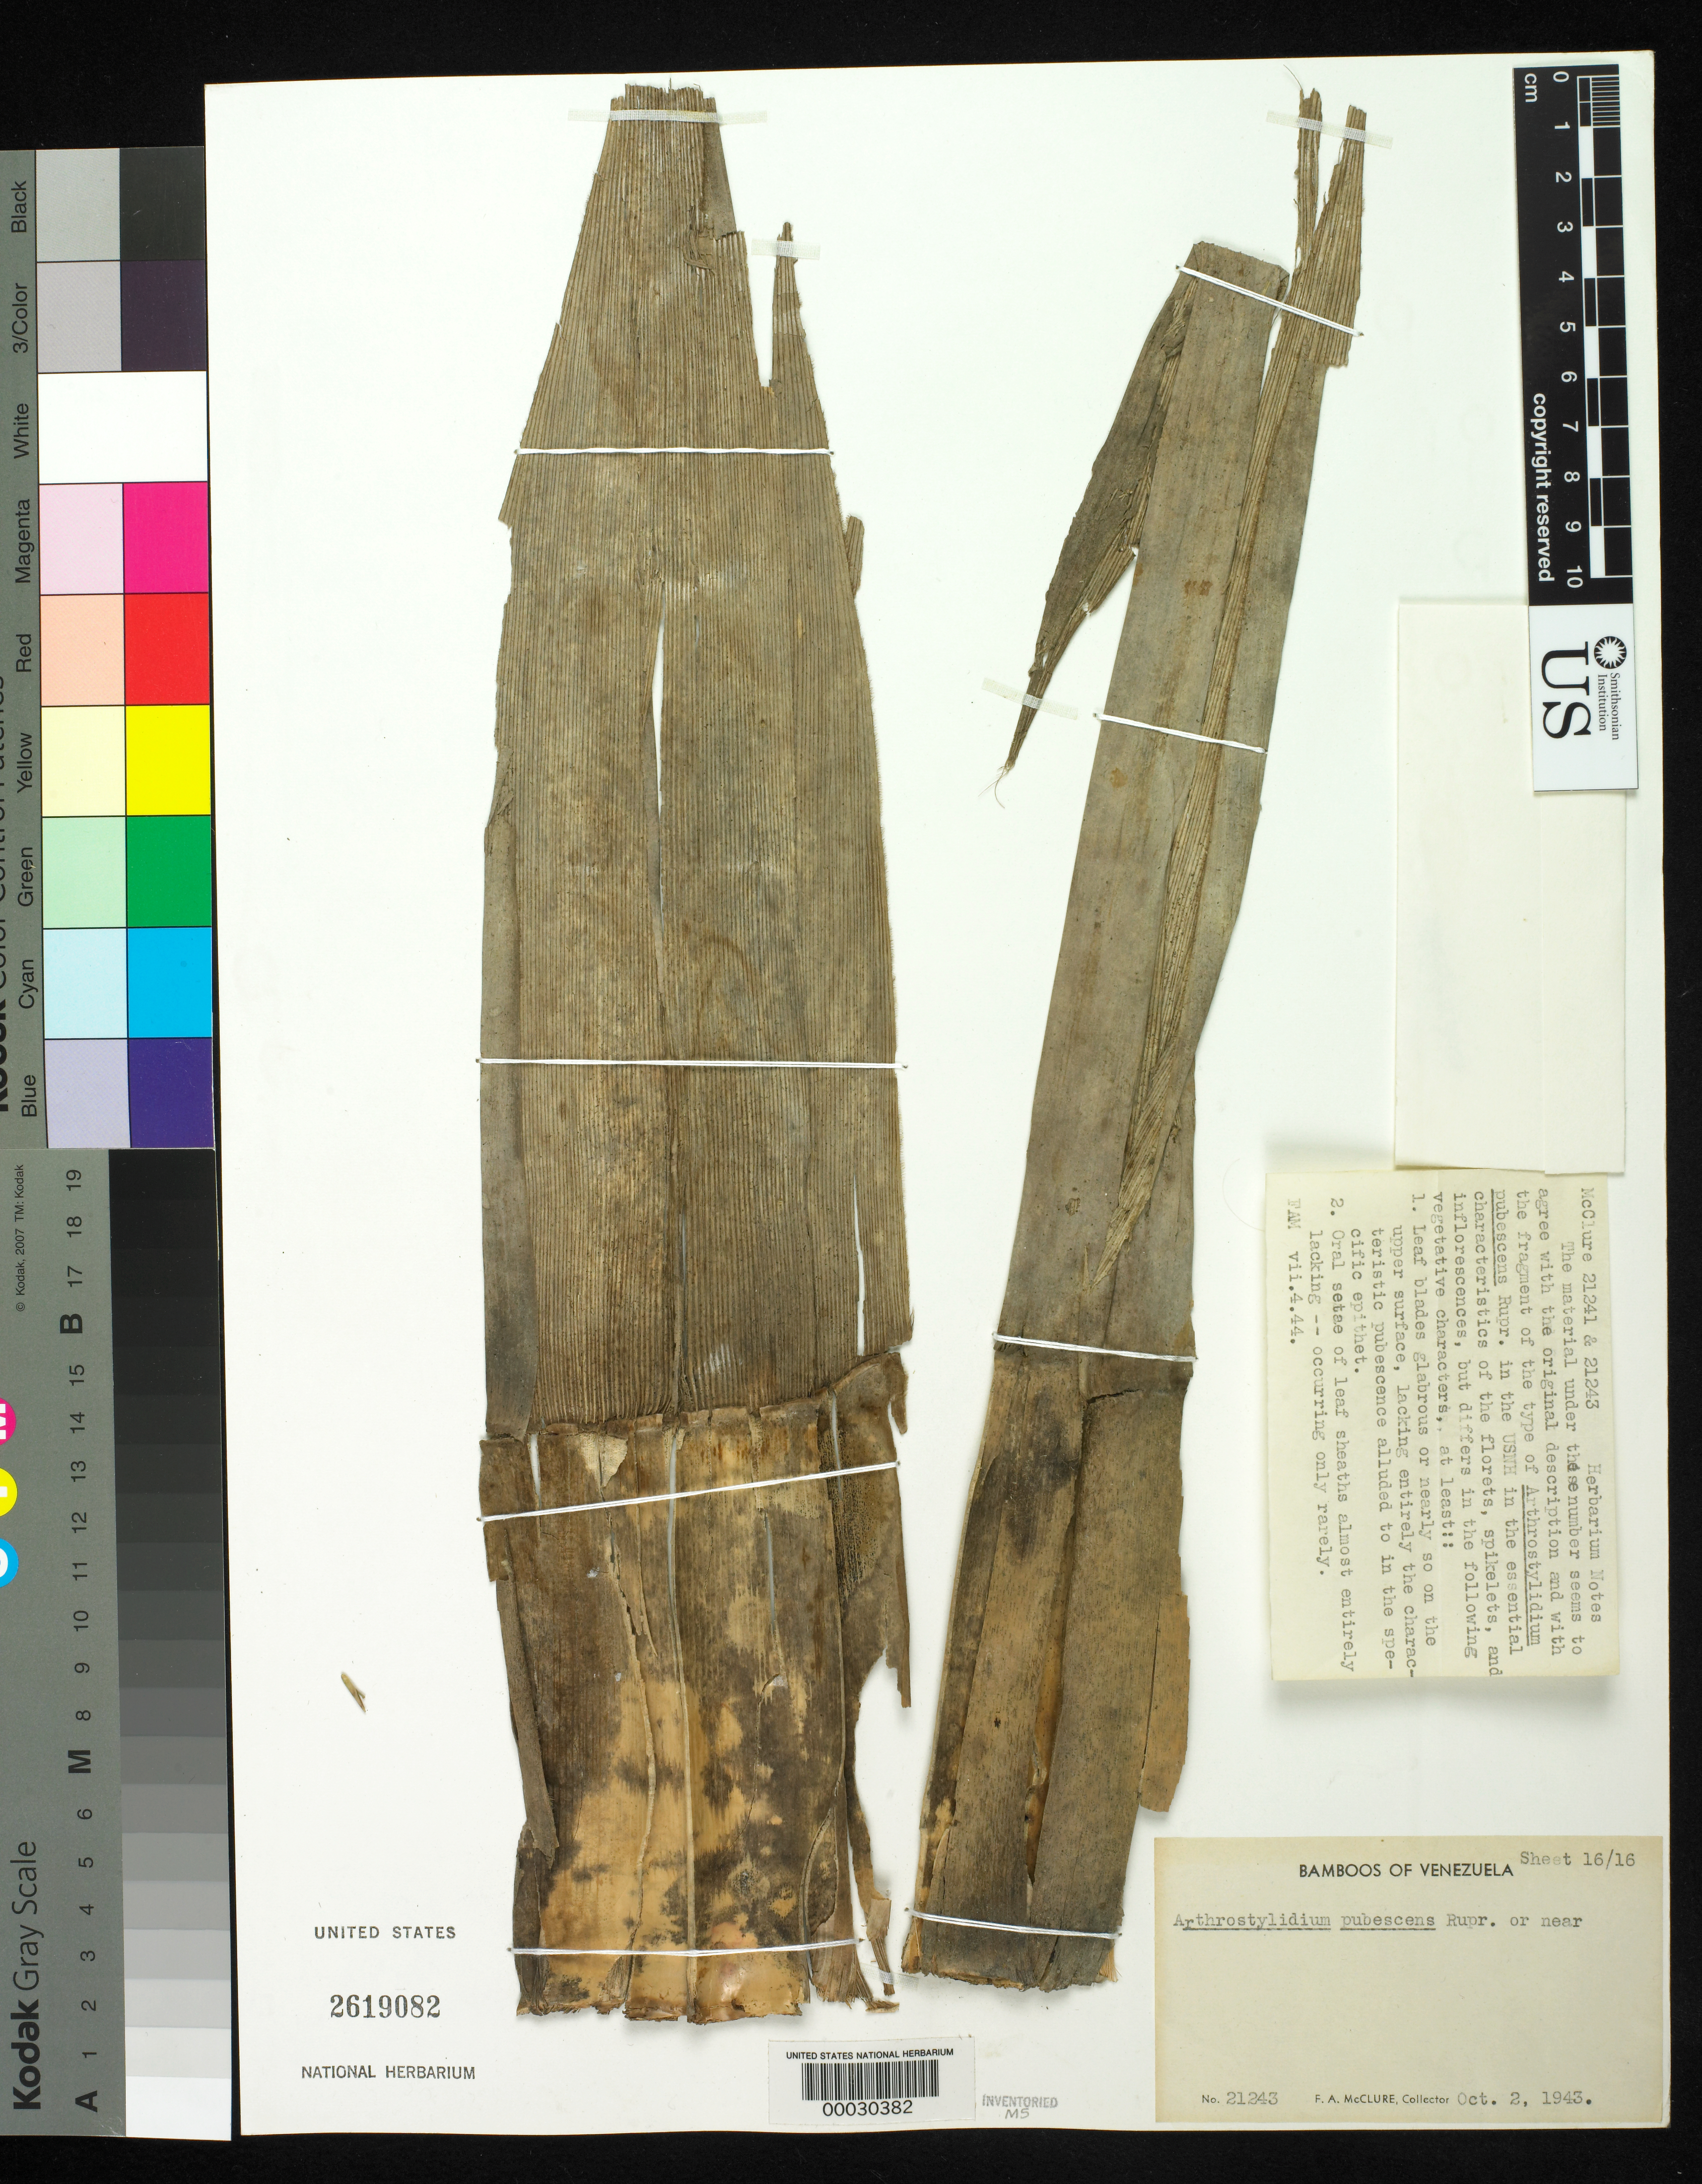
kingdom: Plantae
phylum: Tracheophyta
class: Liliopsida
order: Poales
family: Poaceae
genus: Arthrostylidium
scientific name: Arthrostylidium pubescens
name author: Rupr.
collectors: F. A. McClure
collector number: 21243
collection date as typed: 02 Oct 1943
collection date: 1943-10-02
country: Brazil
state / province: Distrito Federal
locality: El avila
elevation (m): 1700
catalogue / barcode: US 2619082